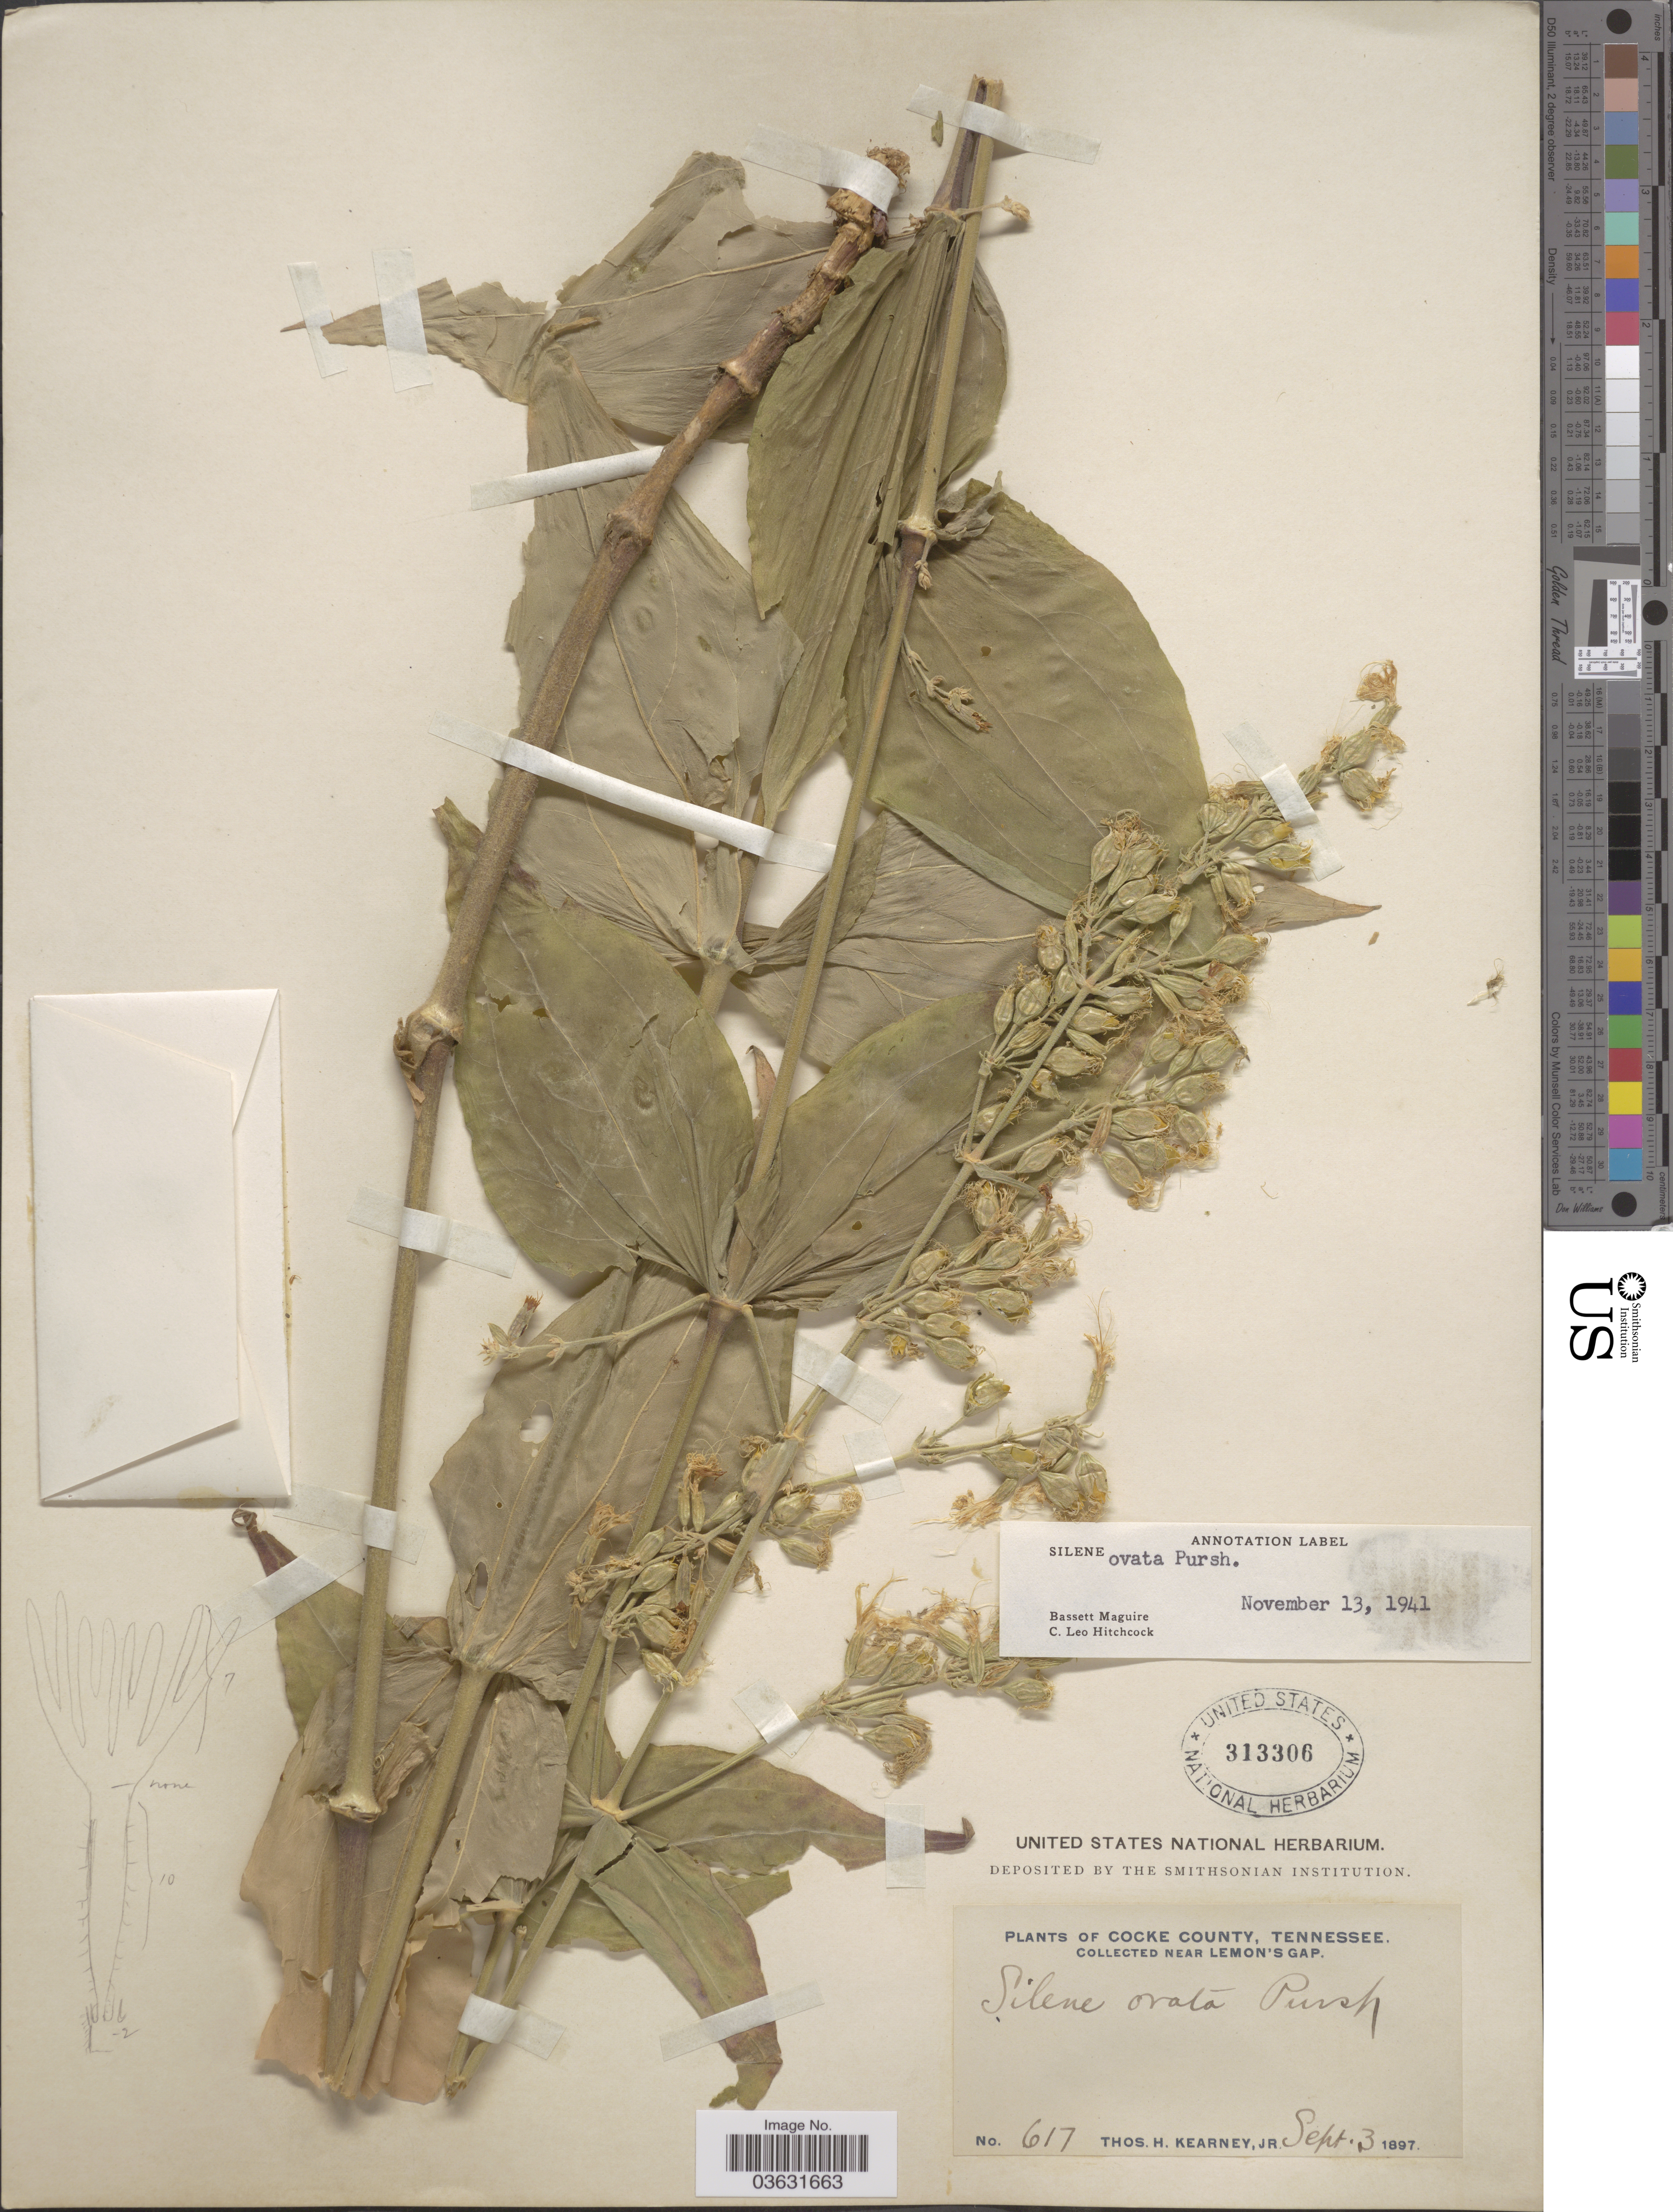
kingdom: Plantae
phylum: Tracheophyta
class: Magnoliopsida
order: Caryophyllales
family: Caryophyllaceae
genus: Silene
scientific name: Silene ovata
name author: Pursh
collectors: T. H. Kearney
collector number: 617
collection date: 1897-09-03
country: United States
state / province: Tennessee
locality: Cocke County. Near Lemon's Gap.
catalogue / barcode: US 313306